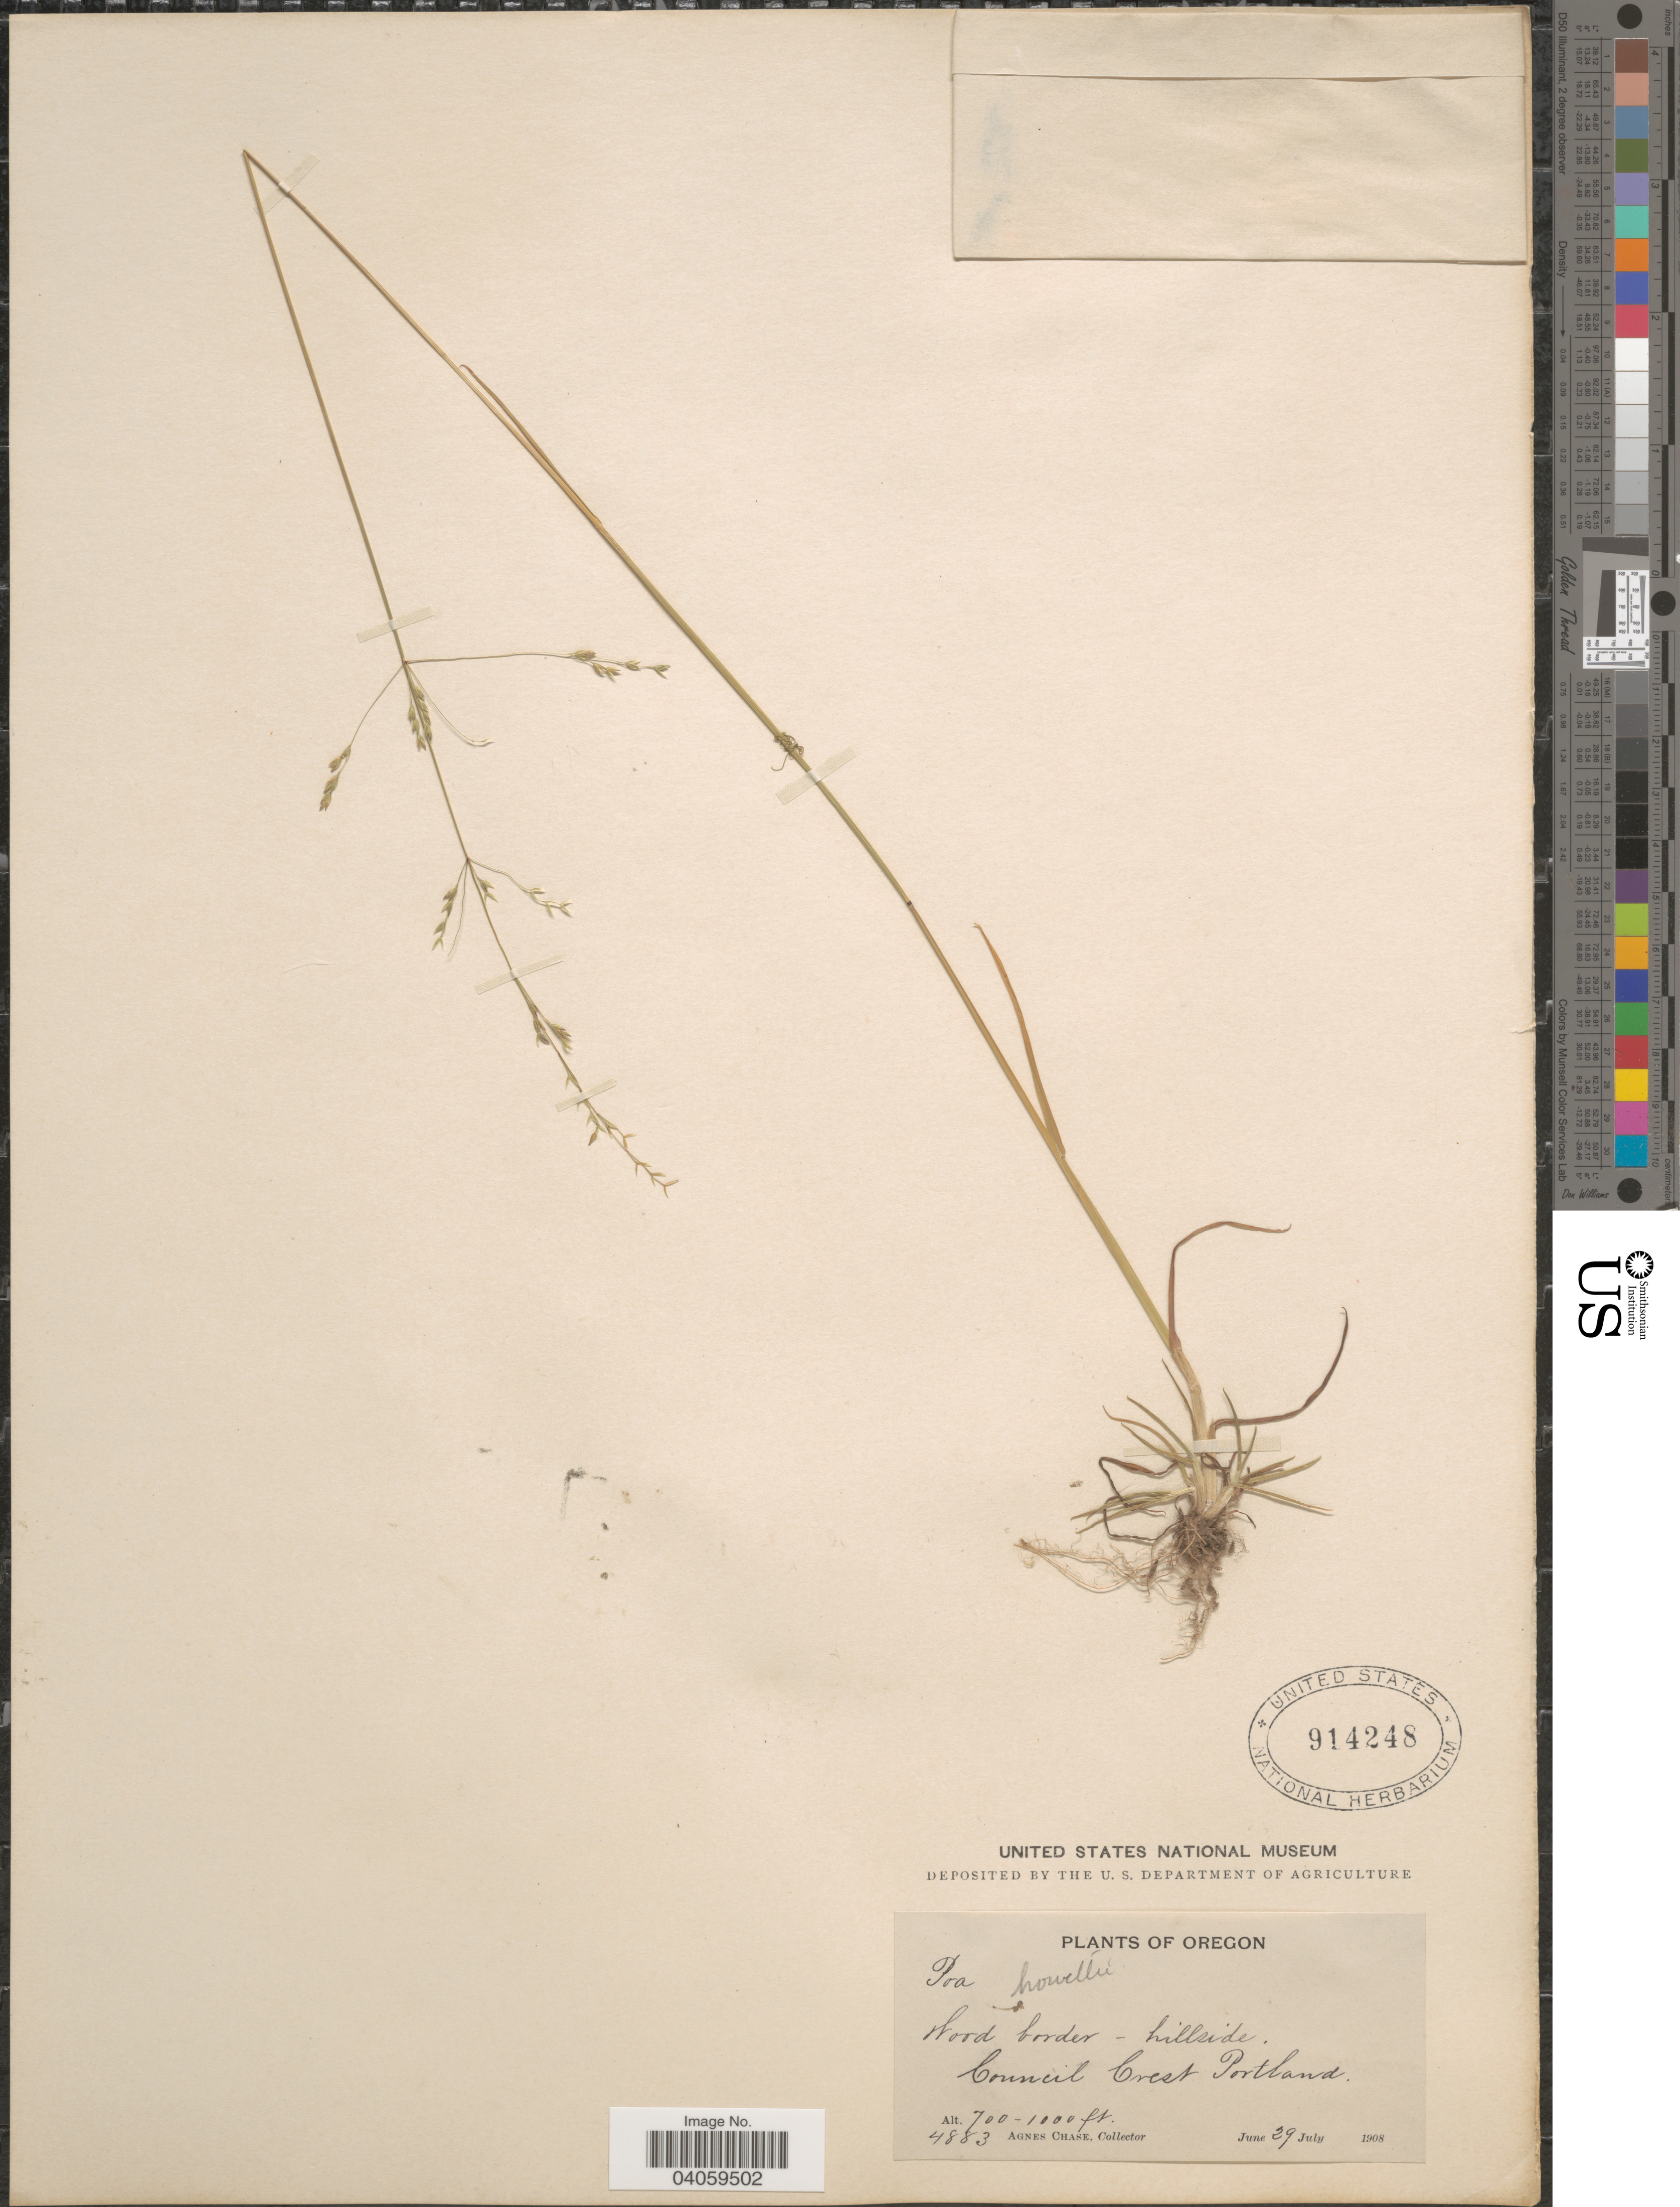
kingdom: Plantae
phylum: Tracheophyta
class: Liliopsida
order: Poales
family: Poaceae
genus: Poa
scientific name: Poa howellii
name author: Vasey & Scribn.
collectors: A. Chase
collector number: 4883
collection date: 1908-06-29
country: United States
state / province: Oregon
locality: Wood border- hillside. Council Crest Portland.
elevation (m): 213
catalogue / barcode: US 914248